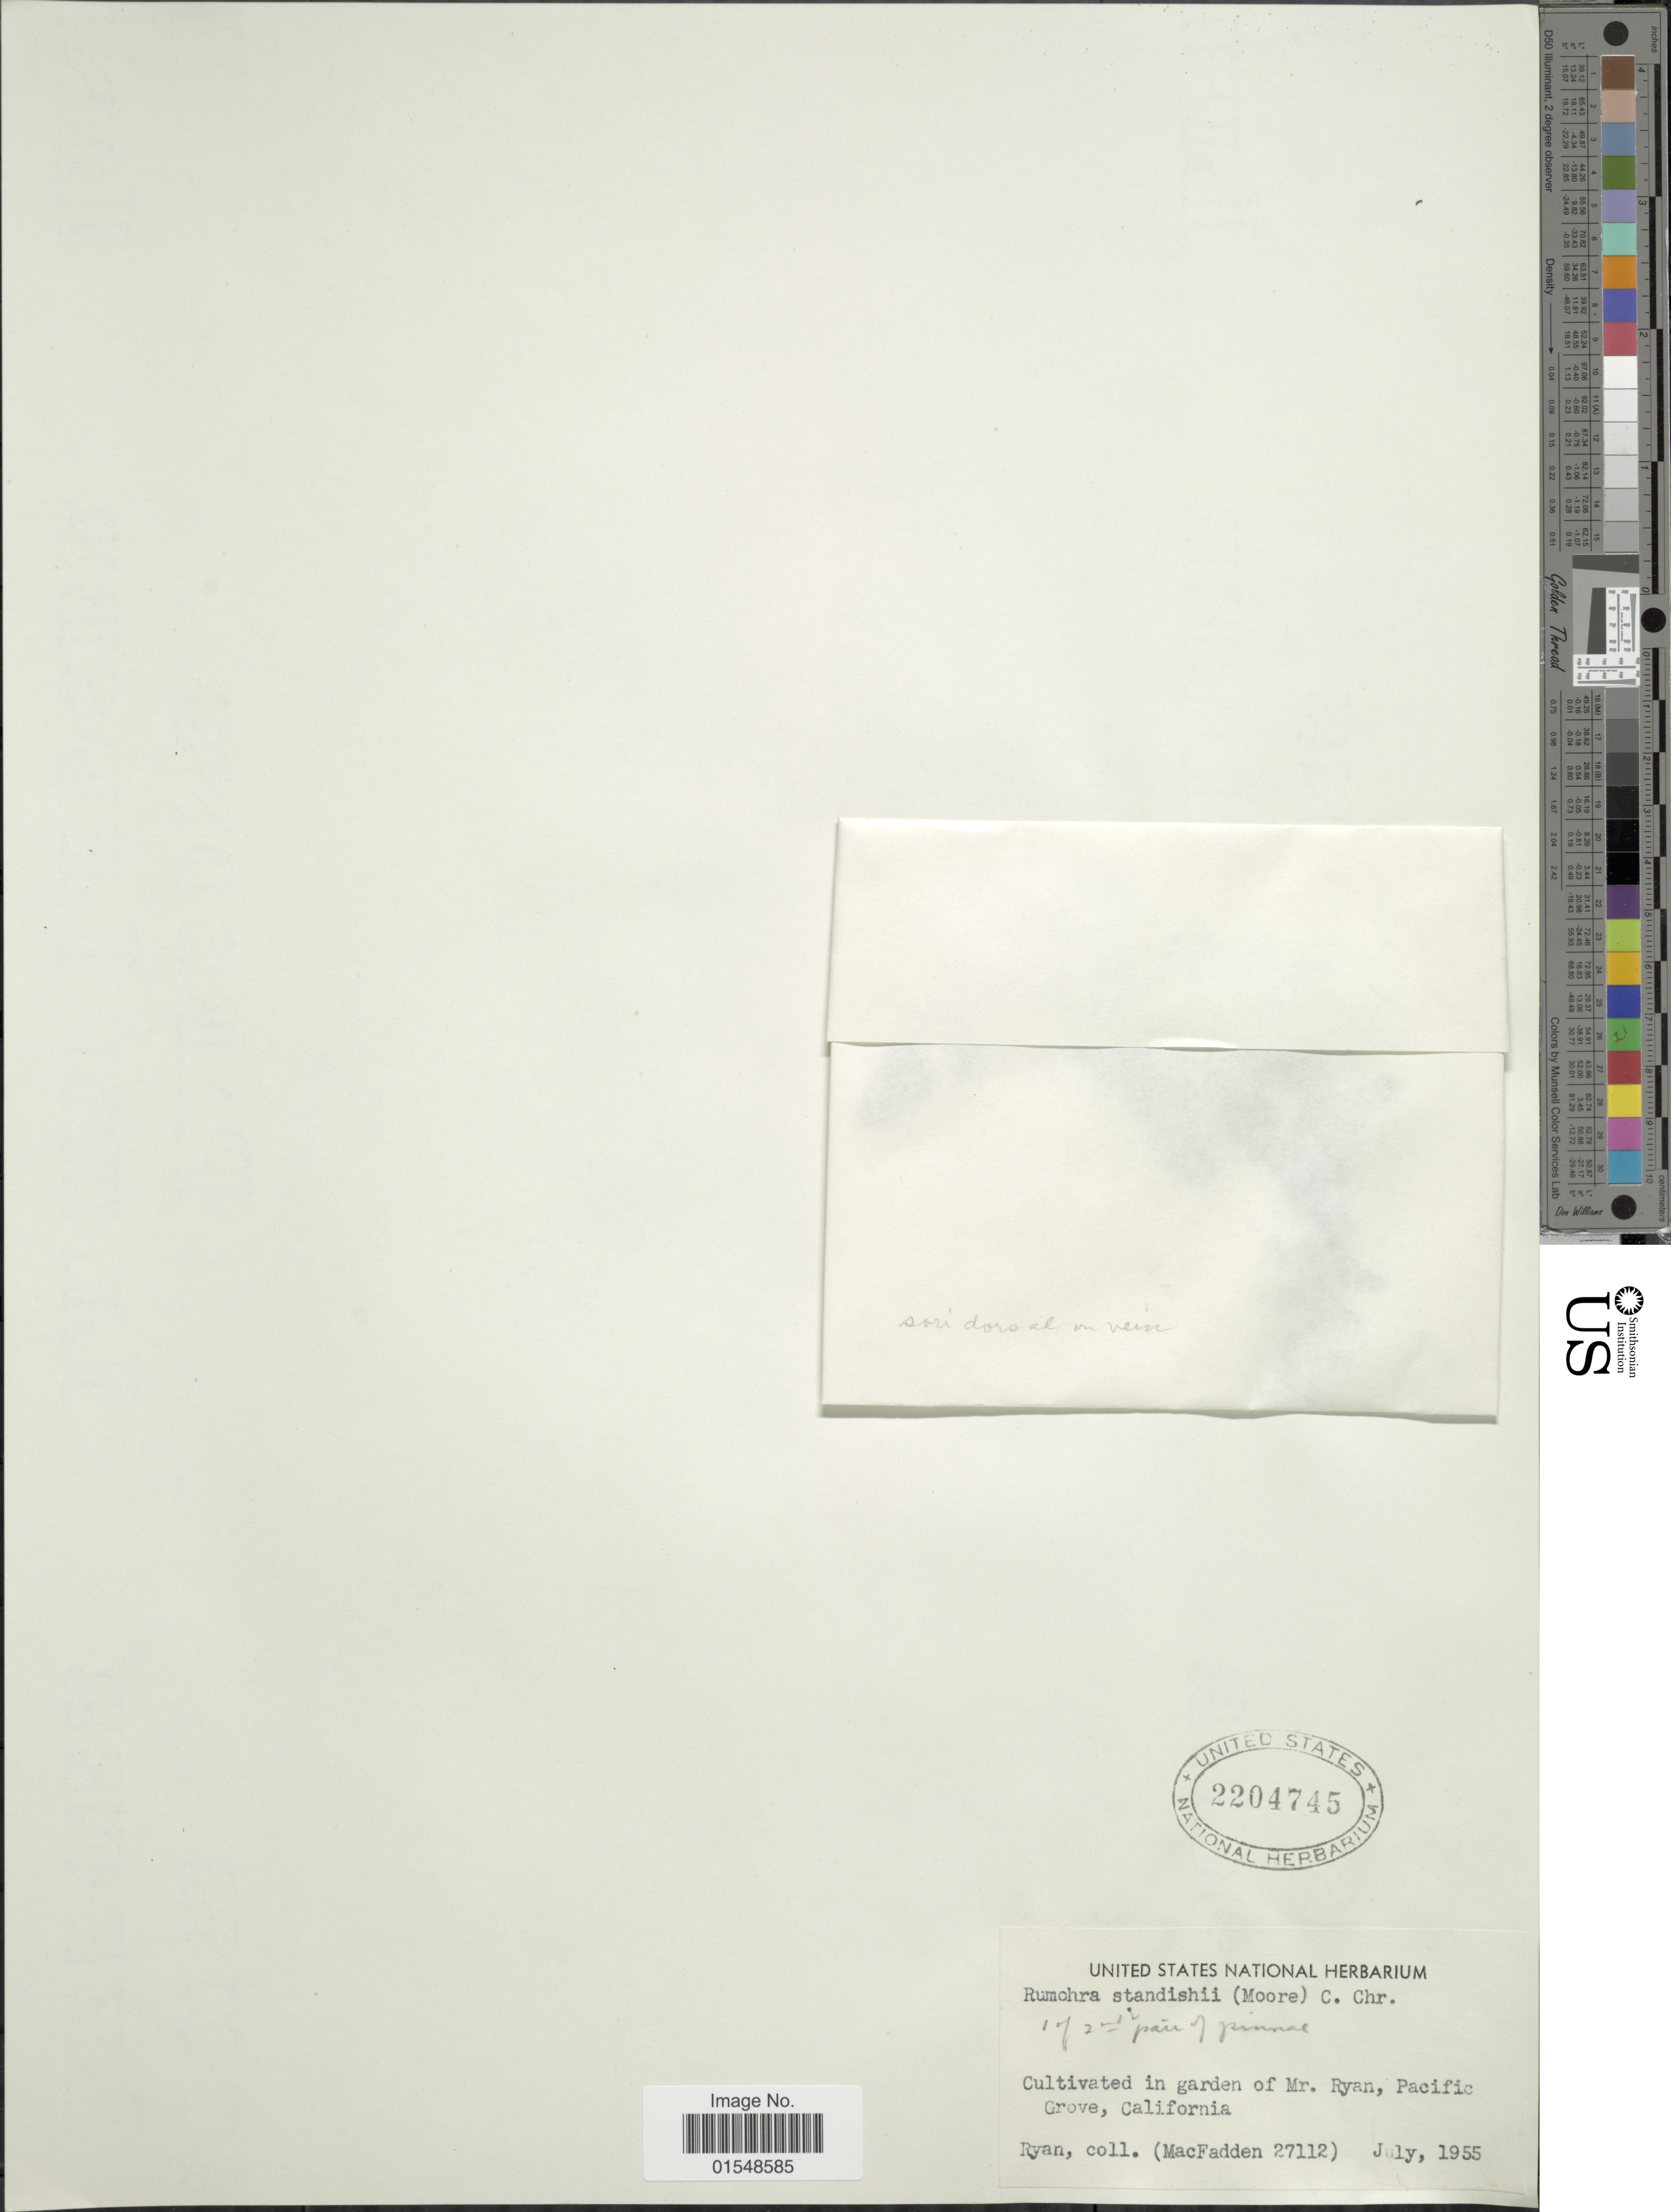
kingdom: Plantae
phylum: Tracheophyta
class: Polypodiopsida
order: Polypodiales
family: Dryopteridaceae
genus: Arachniodes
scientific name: Arachniodes standishii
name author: (T. Moore) Ohwi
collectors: R. MacFadden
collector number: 27112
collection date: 1955-07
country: United States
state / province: California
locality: Garden of Mr. Ryan, Pacific Grove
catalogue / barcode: US 2204745